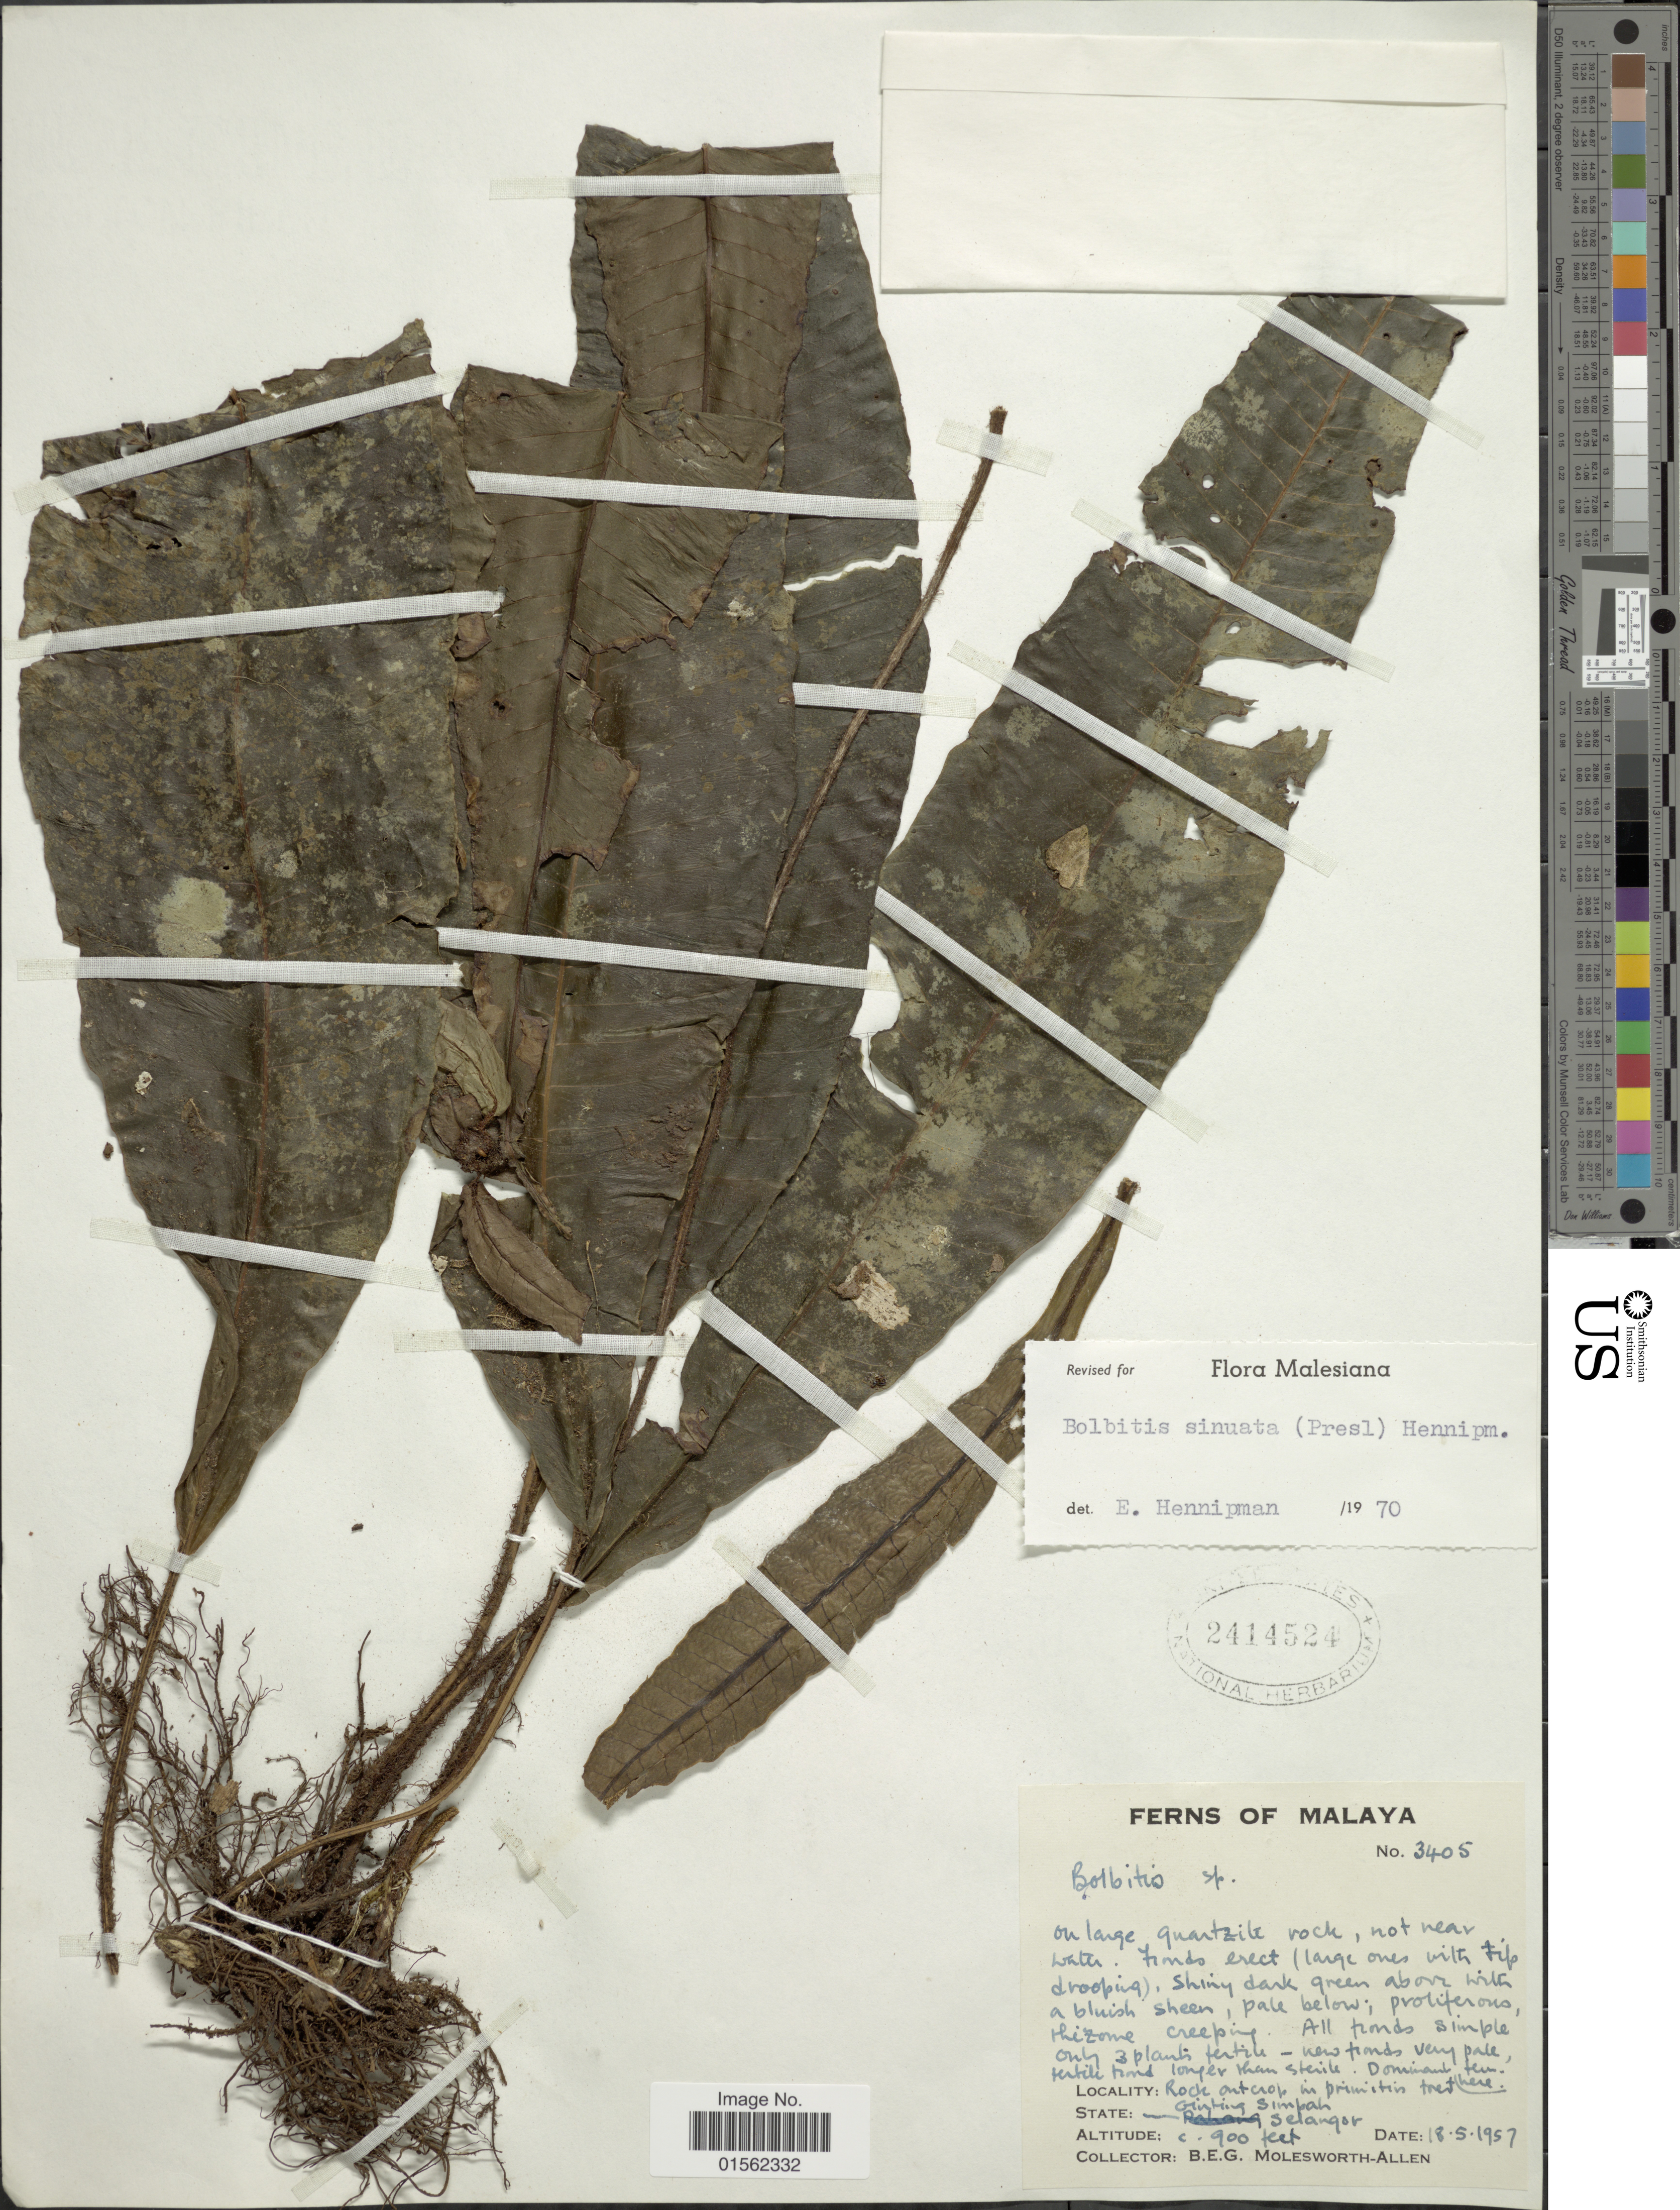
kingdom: Plantae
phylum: Tracheophyta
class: Polypodiopsida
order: Polypodiales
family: Dryopteridaceae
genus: Bolbitis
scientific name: Bolbitis sinuata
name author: (C. Presl) Hennipman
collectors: B. E. G. Molesworth-Allen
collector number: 3405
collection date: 1957-05-18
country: Malaysia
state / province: Selangor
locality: Ginting Simpah, Malaya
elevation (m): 274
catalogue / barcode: US 2414524